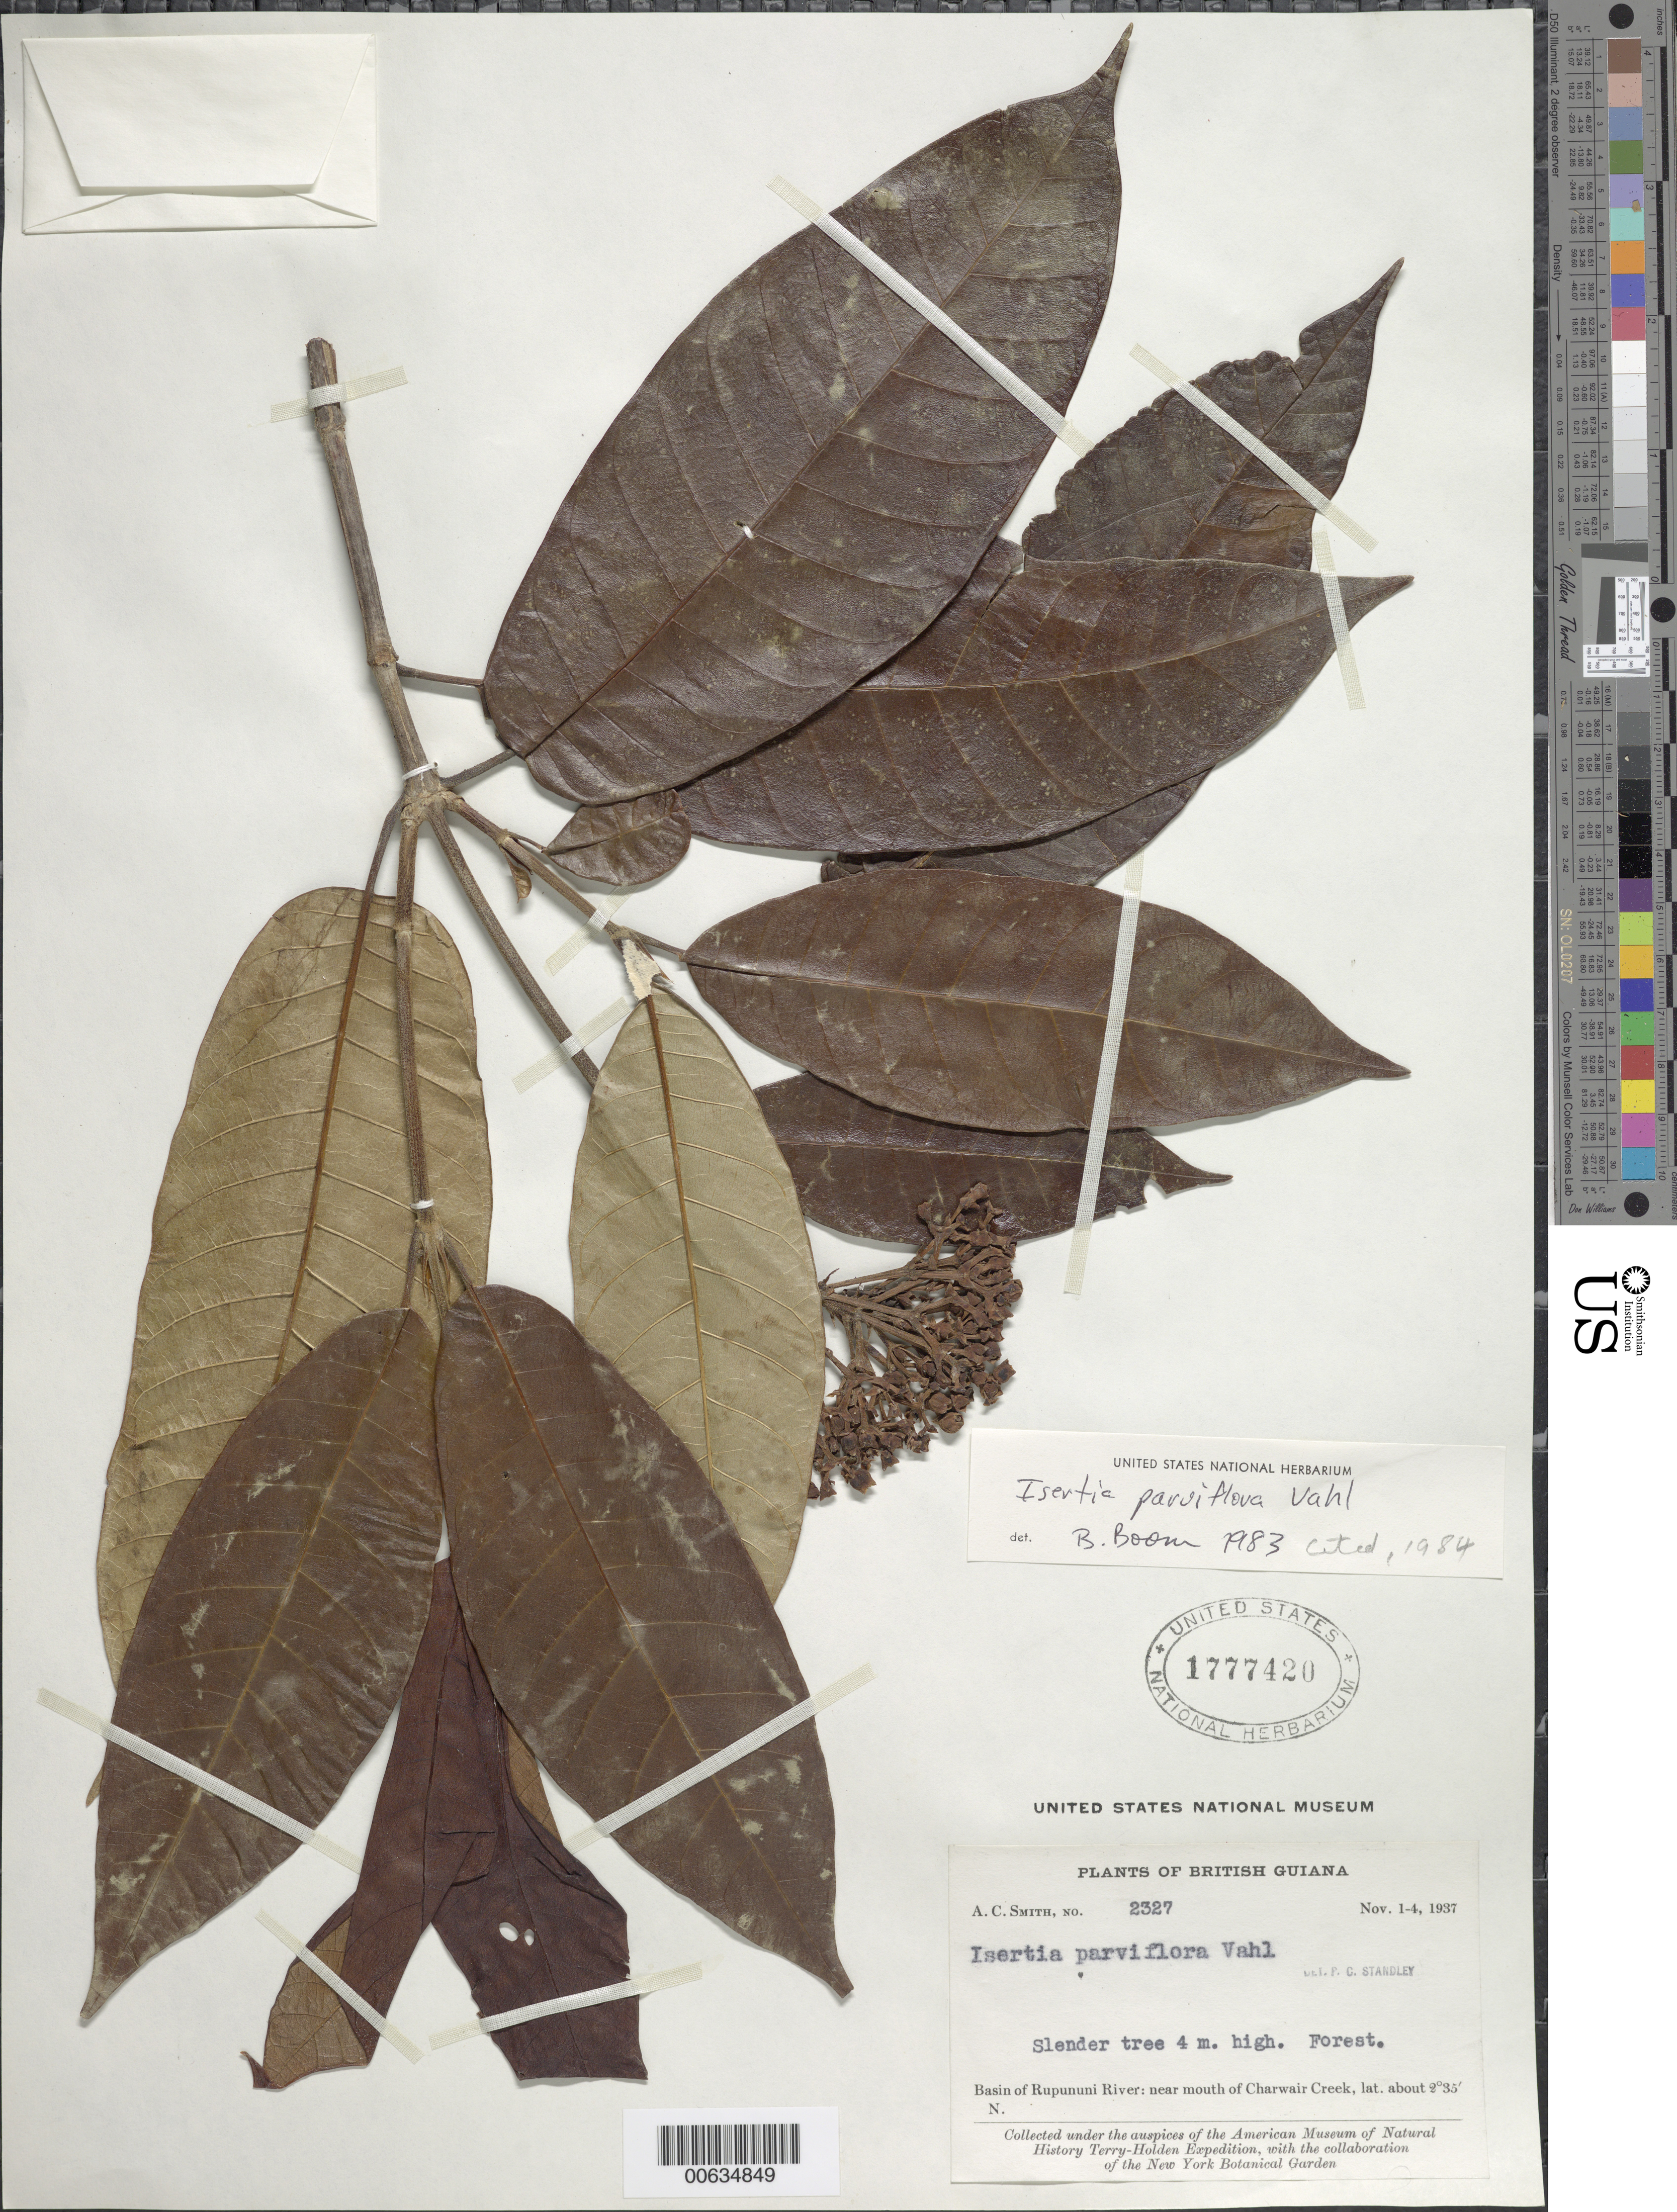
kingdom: Plantae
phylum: Tracheophyta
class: Magnoliopsida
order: Gentianales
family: Rubiaceae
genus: Isertia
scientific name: Isertia parviflora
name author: Vahl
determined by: Boom, B. M.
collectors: A. C. Smith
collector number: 2327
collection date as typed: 1-Nov-37 to 4-Nov-37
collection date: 1937-11-01/1937-11-04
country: Guyana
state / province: U. Takutu-U. Essequibo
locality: Charwair Creek, near mouth, Rupununi R. basin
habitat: Forest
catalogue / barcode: US 1777420